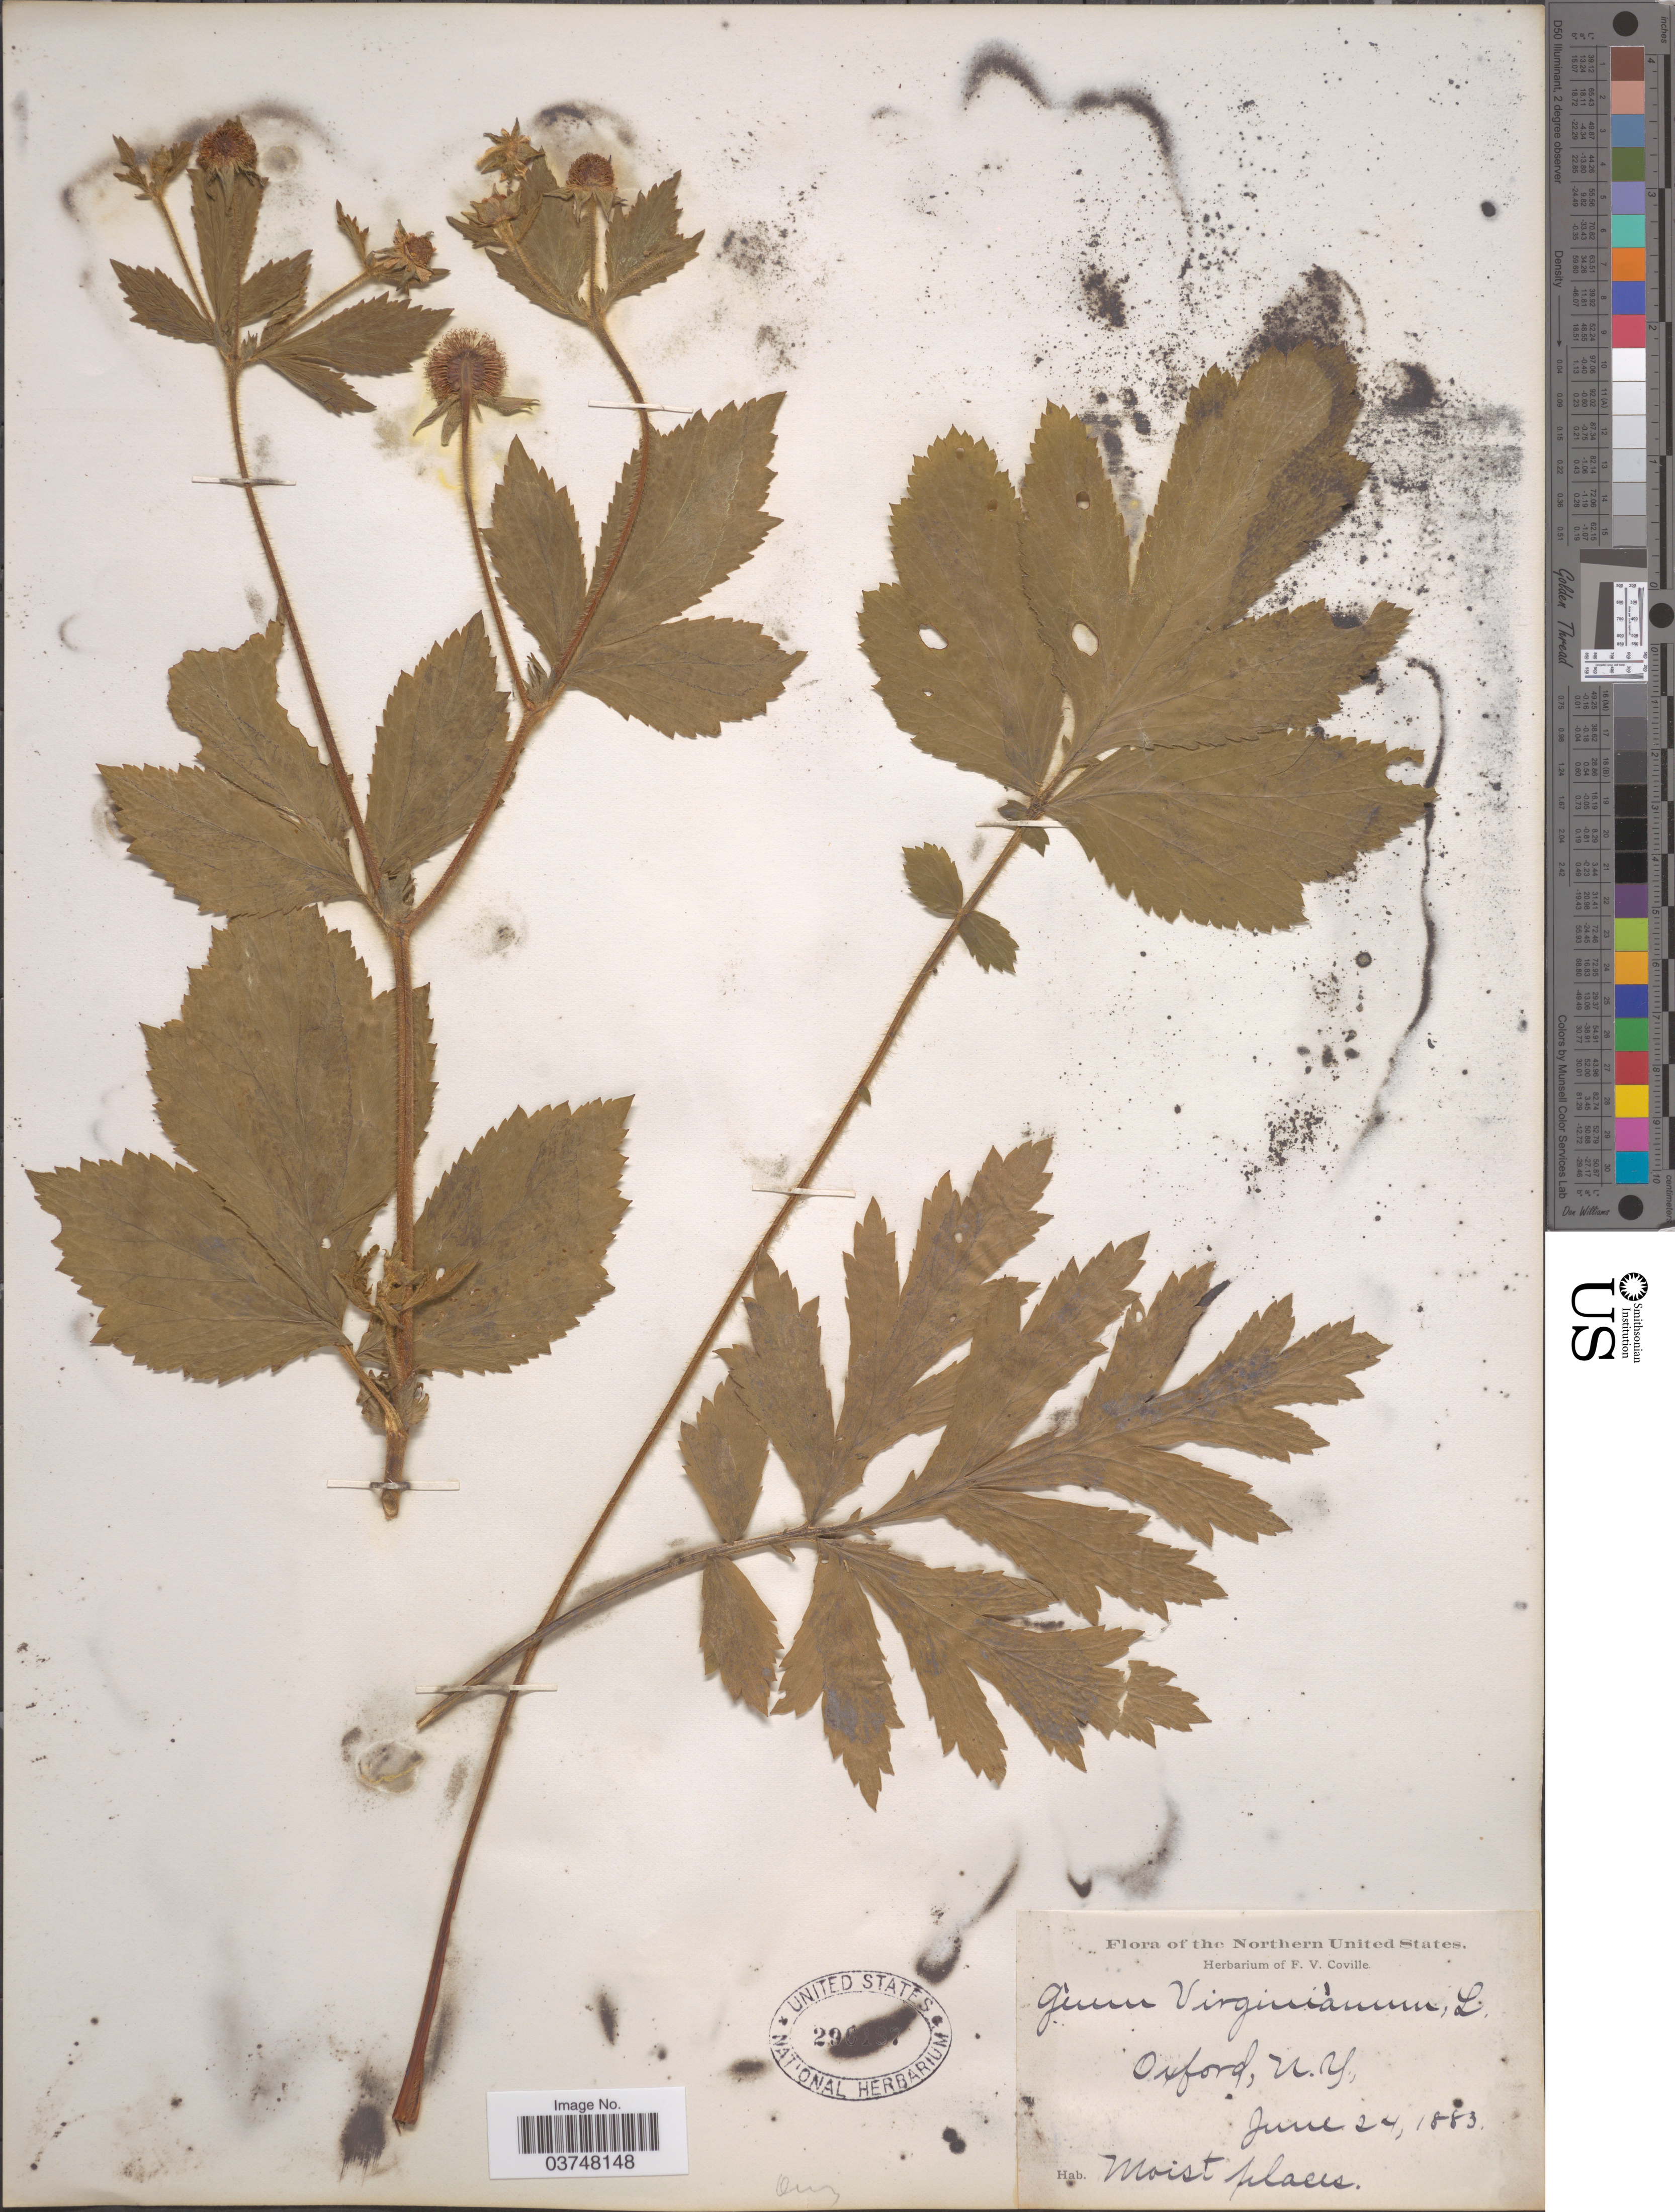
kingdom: Plantae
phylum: Tracheophyta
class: Magnoliopsida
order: Rosales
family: Rosaceae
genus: Geum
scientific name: Geum virginianum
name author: L.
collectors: ex herb. F. V. Coville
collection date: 1883-06-24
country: United States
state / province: New York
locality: Oxford.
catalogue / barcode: US 290137